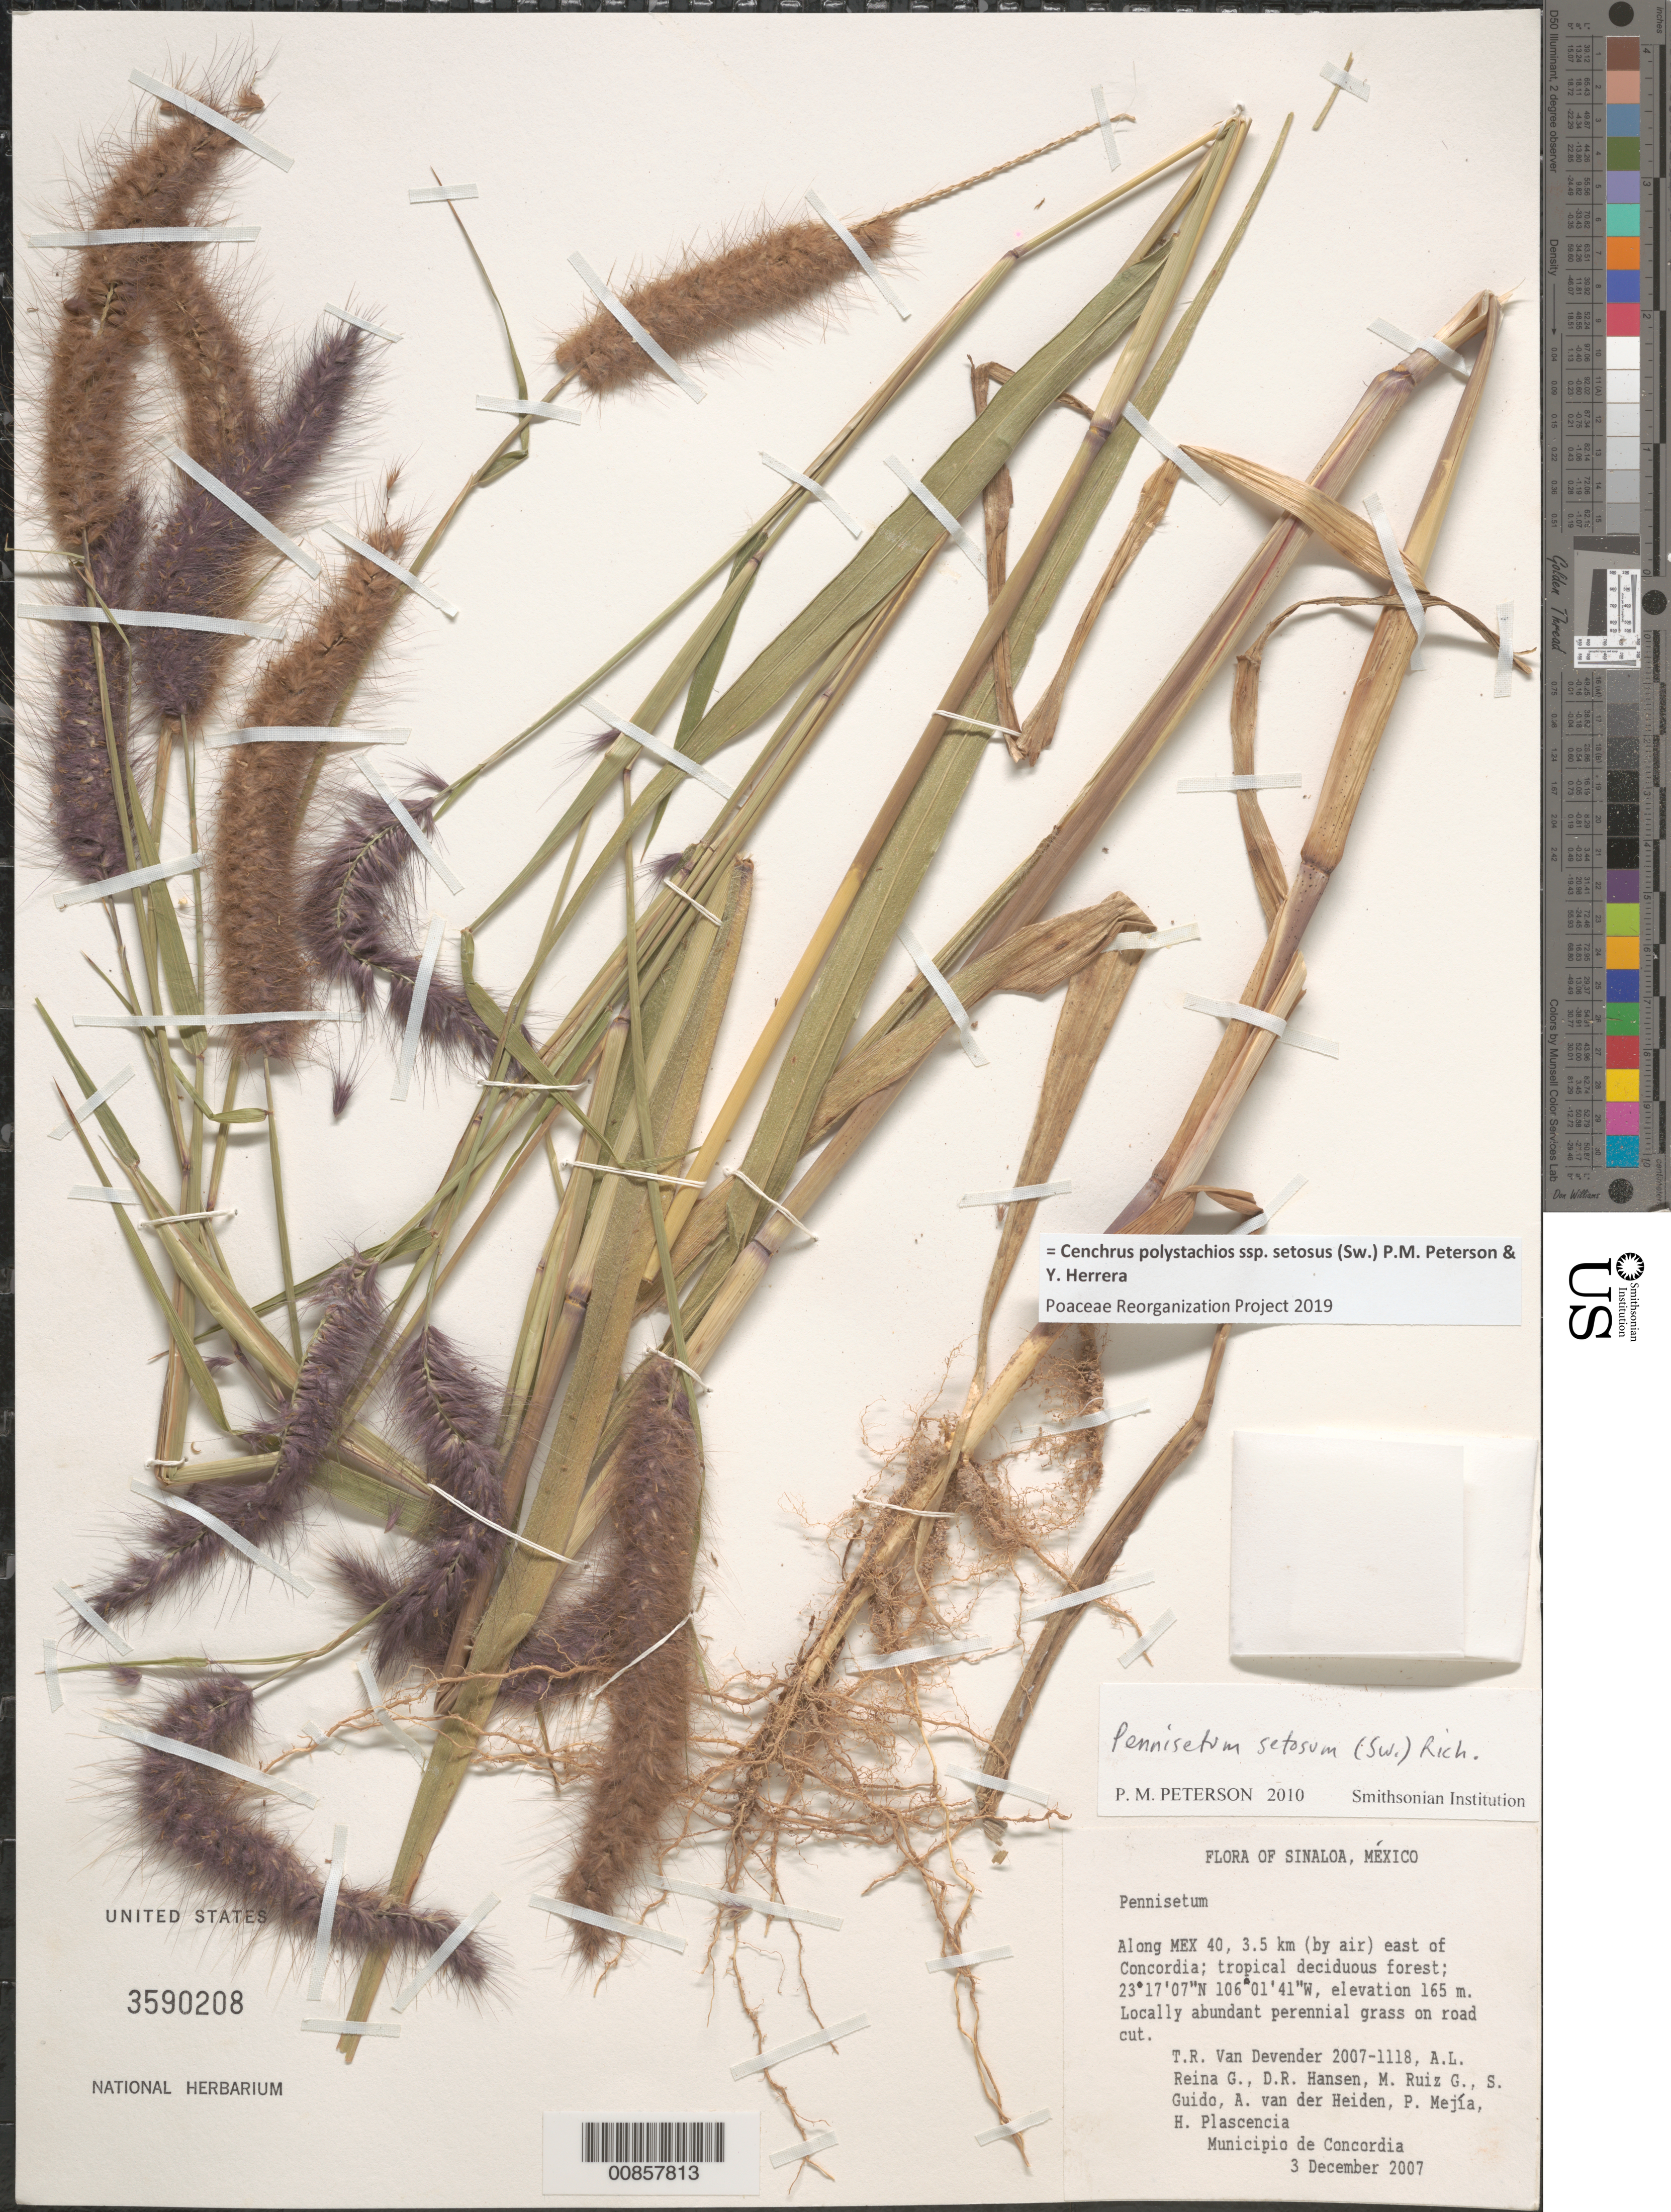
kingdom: Plantae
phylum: Tracheophyta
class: Liliopsida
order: Poales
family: Poaceae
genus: Cenchrus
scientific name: Cenchrus polystachios subsp. setosus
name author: (Sw.) P.M. Peterson & Y. Herrera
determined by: Poaceae Reorganization Project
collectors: T. R. Van Devender, A. L. Reina G., D. R. Hansen, M. Ruiz G., S. Guido S., A. M. van der Heiden, P. Mejía & H. Plascencia G.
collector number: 2007-1118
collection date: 2007-12-03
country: Mexico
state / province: Sinaloa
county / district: Concordia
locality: Along MEX 40, 3.5 km(by air) E of Concordia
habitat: Tropical deciduous forest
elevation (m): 165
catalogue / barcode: US 3590208